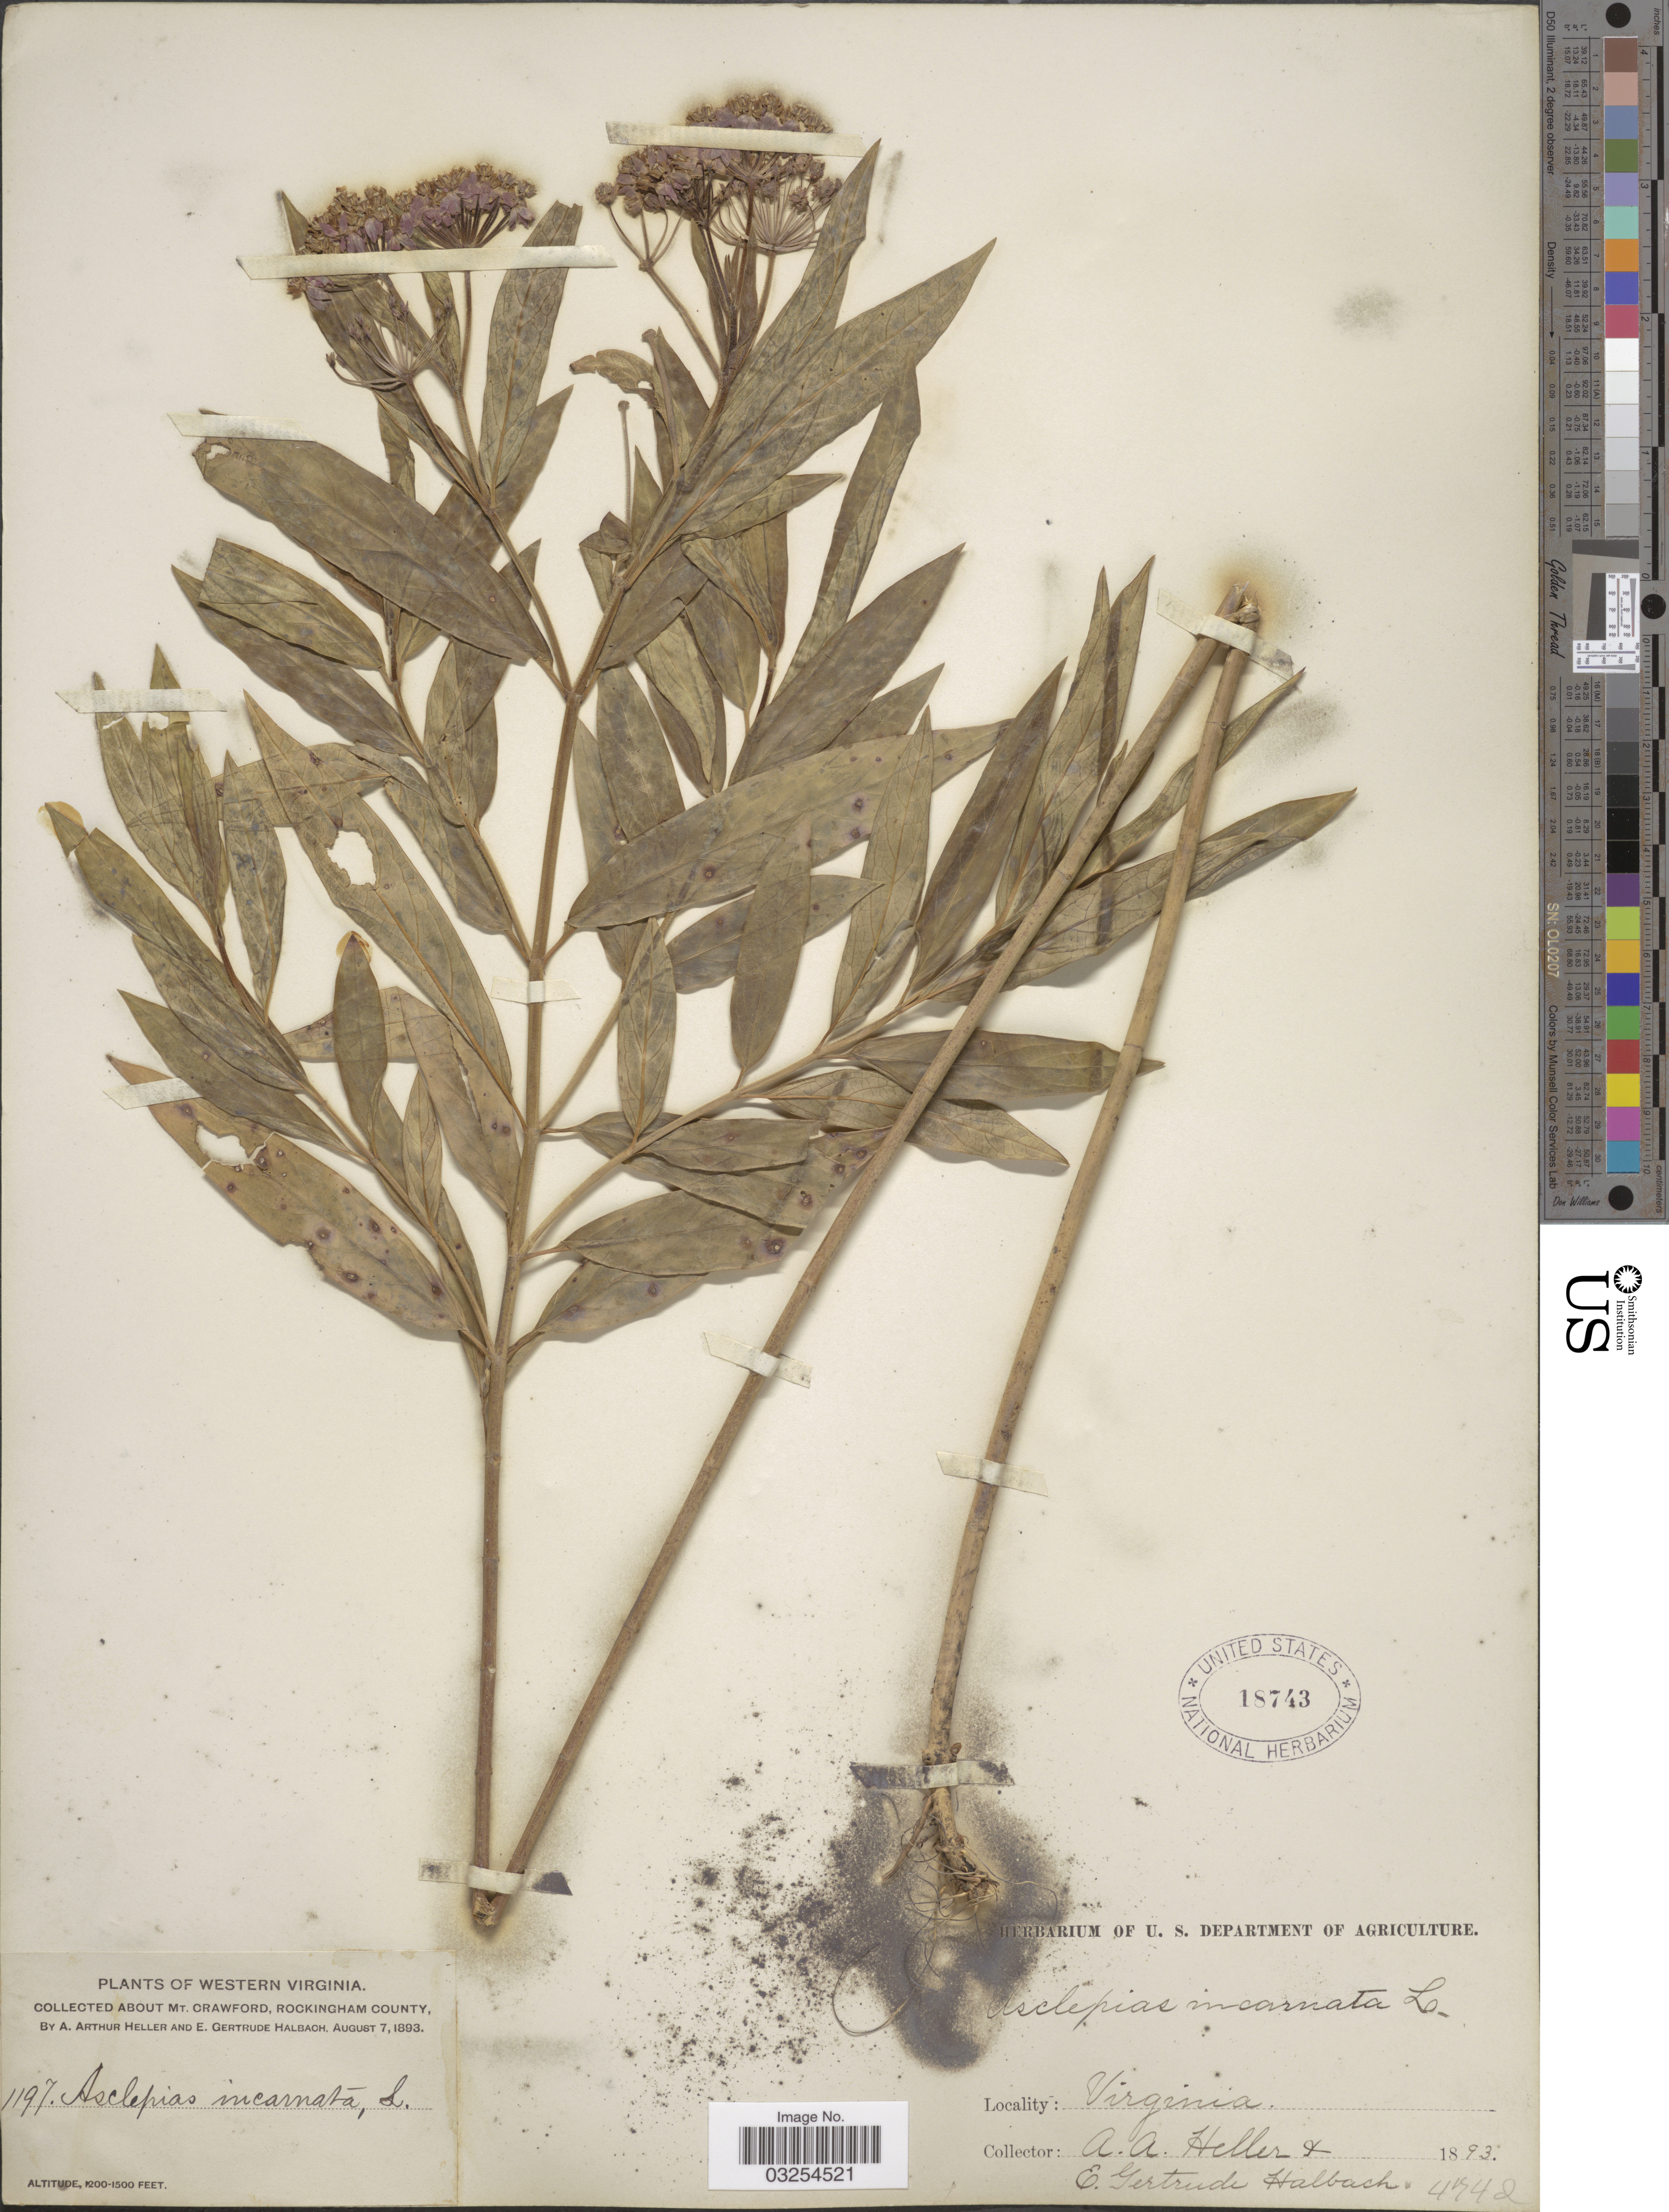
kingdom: Plantae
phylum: Tracheophyta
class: Magnoliopsida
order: Gentianales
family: Apocynaceae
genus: Asclepias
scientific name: Asclepias incarnata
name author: L.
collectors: A. A. Heller & E. G. Halbach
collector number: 1197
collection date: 1893-08-07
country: United States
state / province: Virginia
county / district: Rockingham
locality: Western Virginia. About Mt. Crawford, Rockingham County.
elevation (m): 366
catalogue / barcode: US 18743